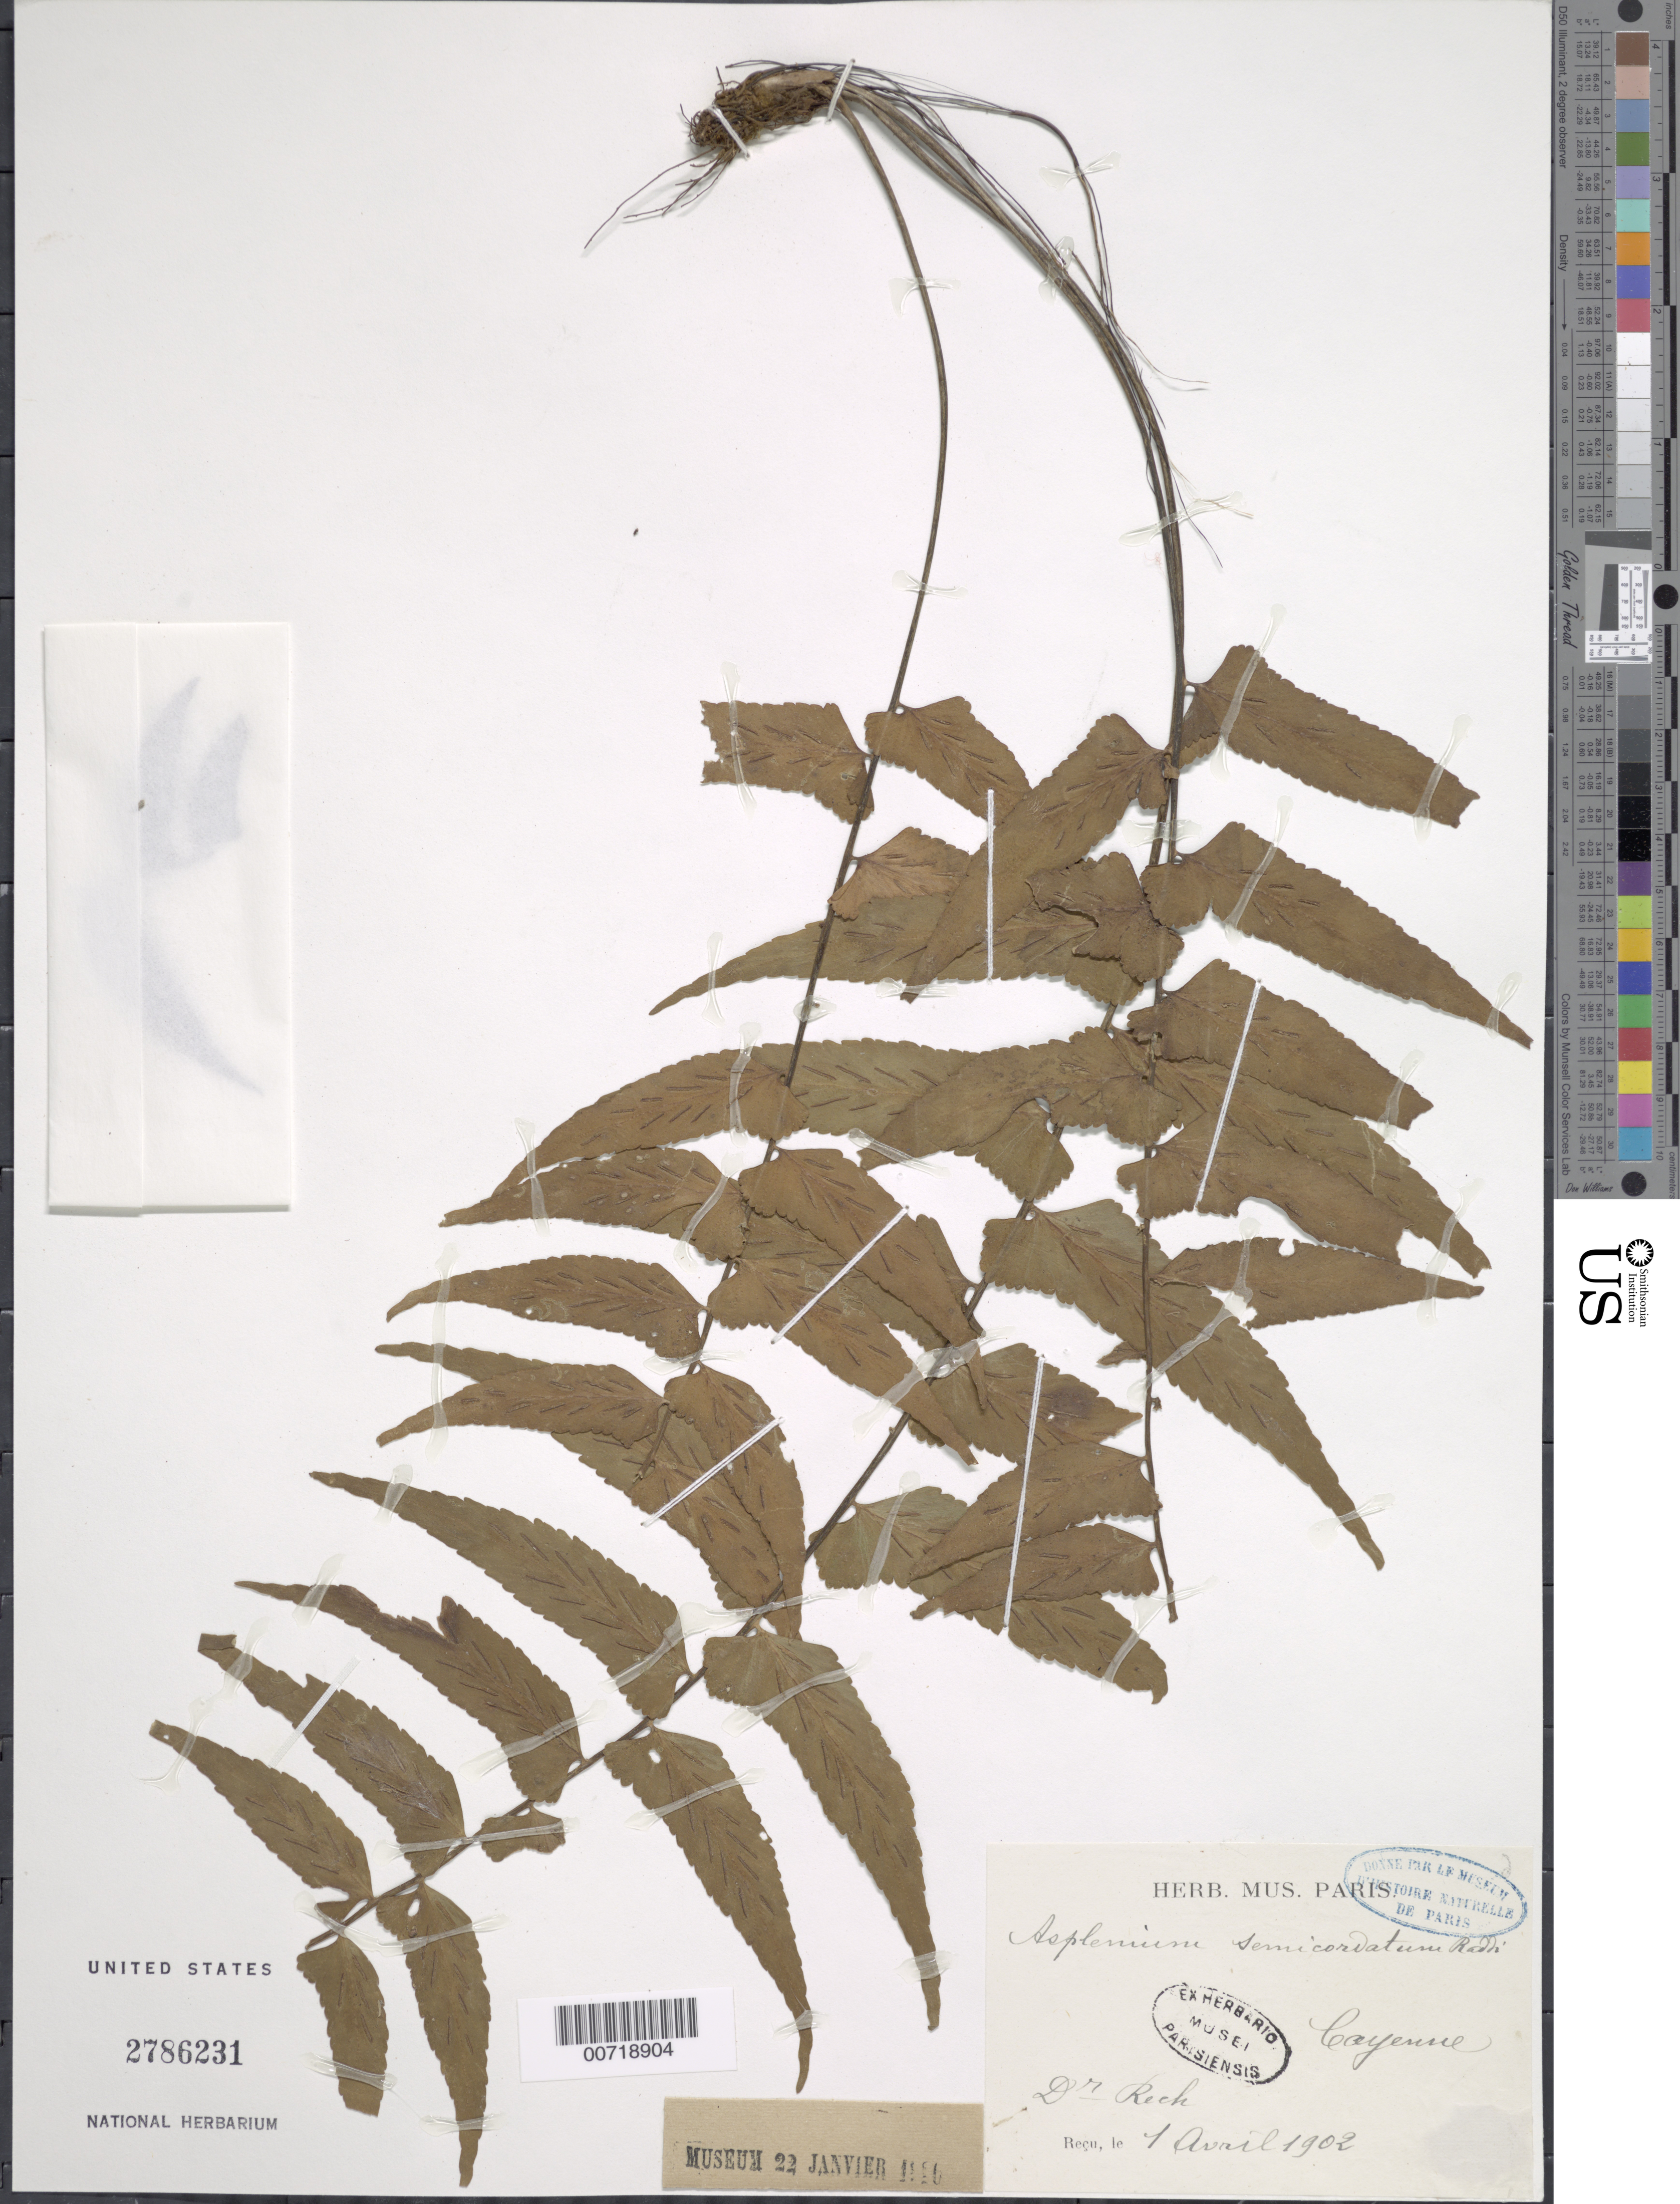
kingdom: Plantae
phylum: Tracheophyta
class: Polypodiopsida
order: Polypodiales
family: Aspleniaceae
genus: Asplenium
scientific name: Asplenium salicifolium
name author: L.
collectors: Rech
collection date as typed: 1-Apr-02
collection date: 2002-04-01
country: French Guiana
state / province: Cayenne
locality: Cayenne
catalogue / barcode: US 2786231